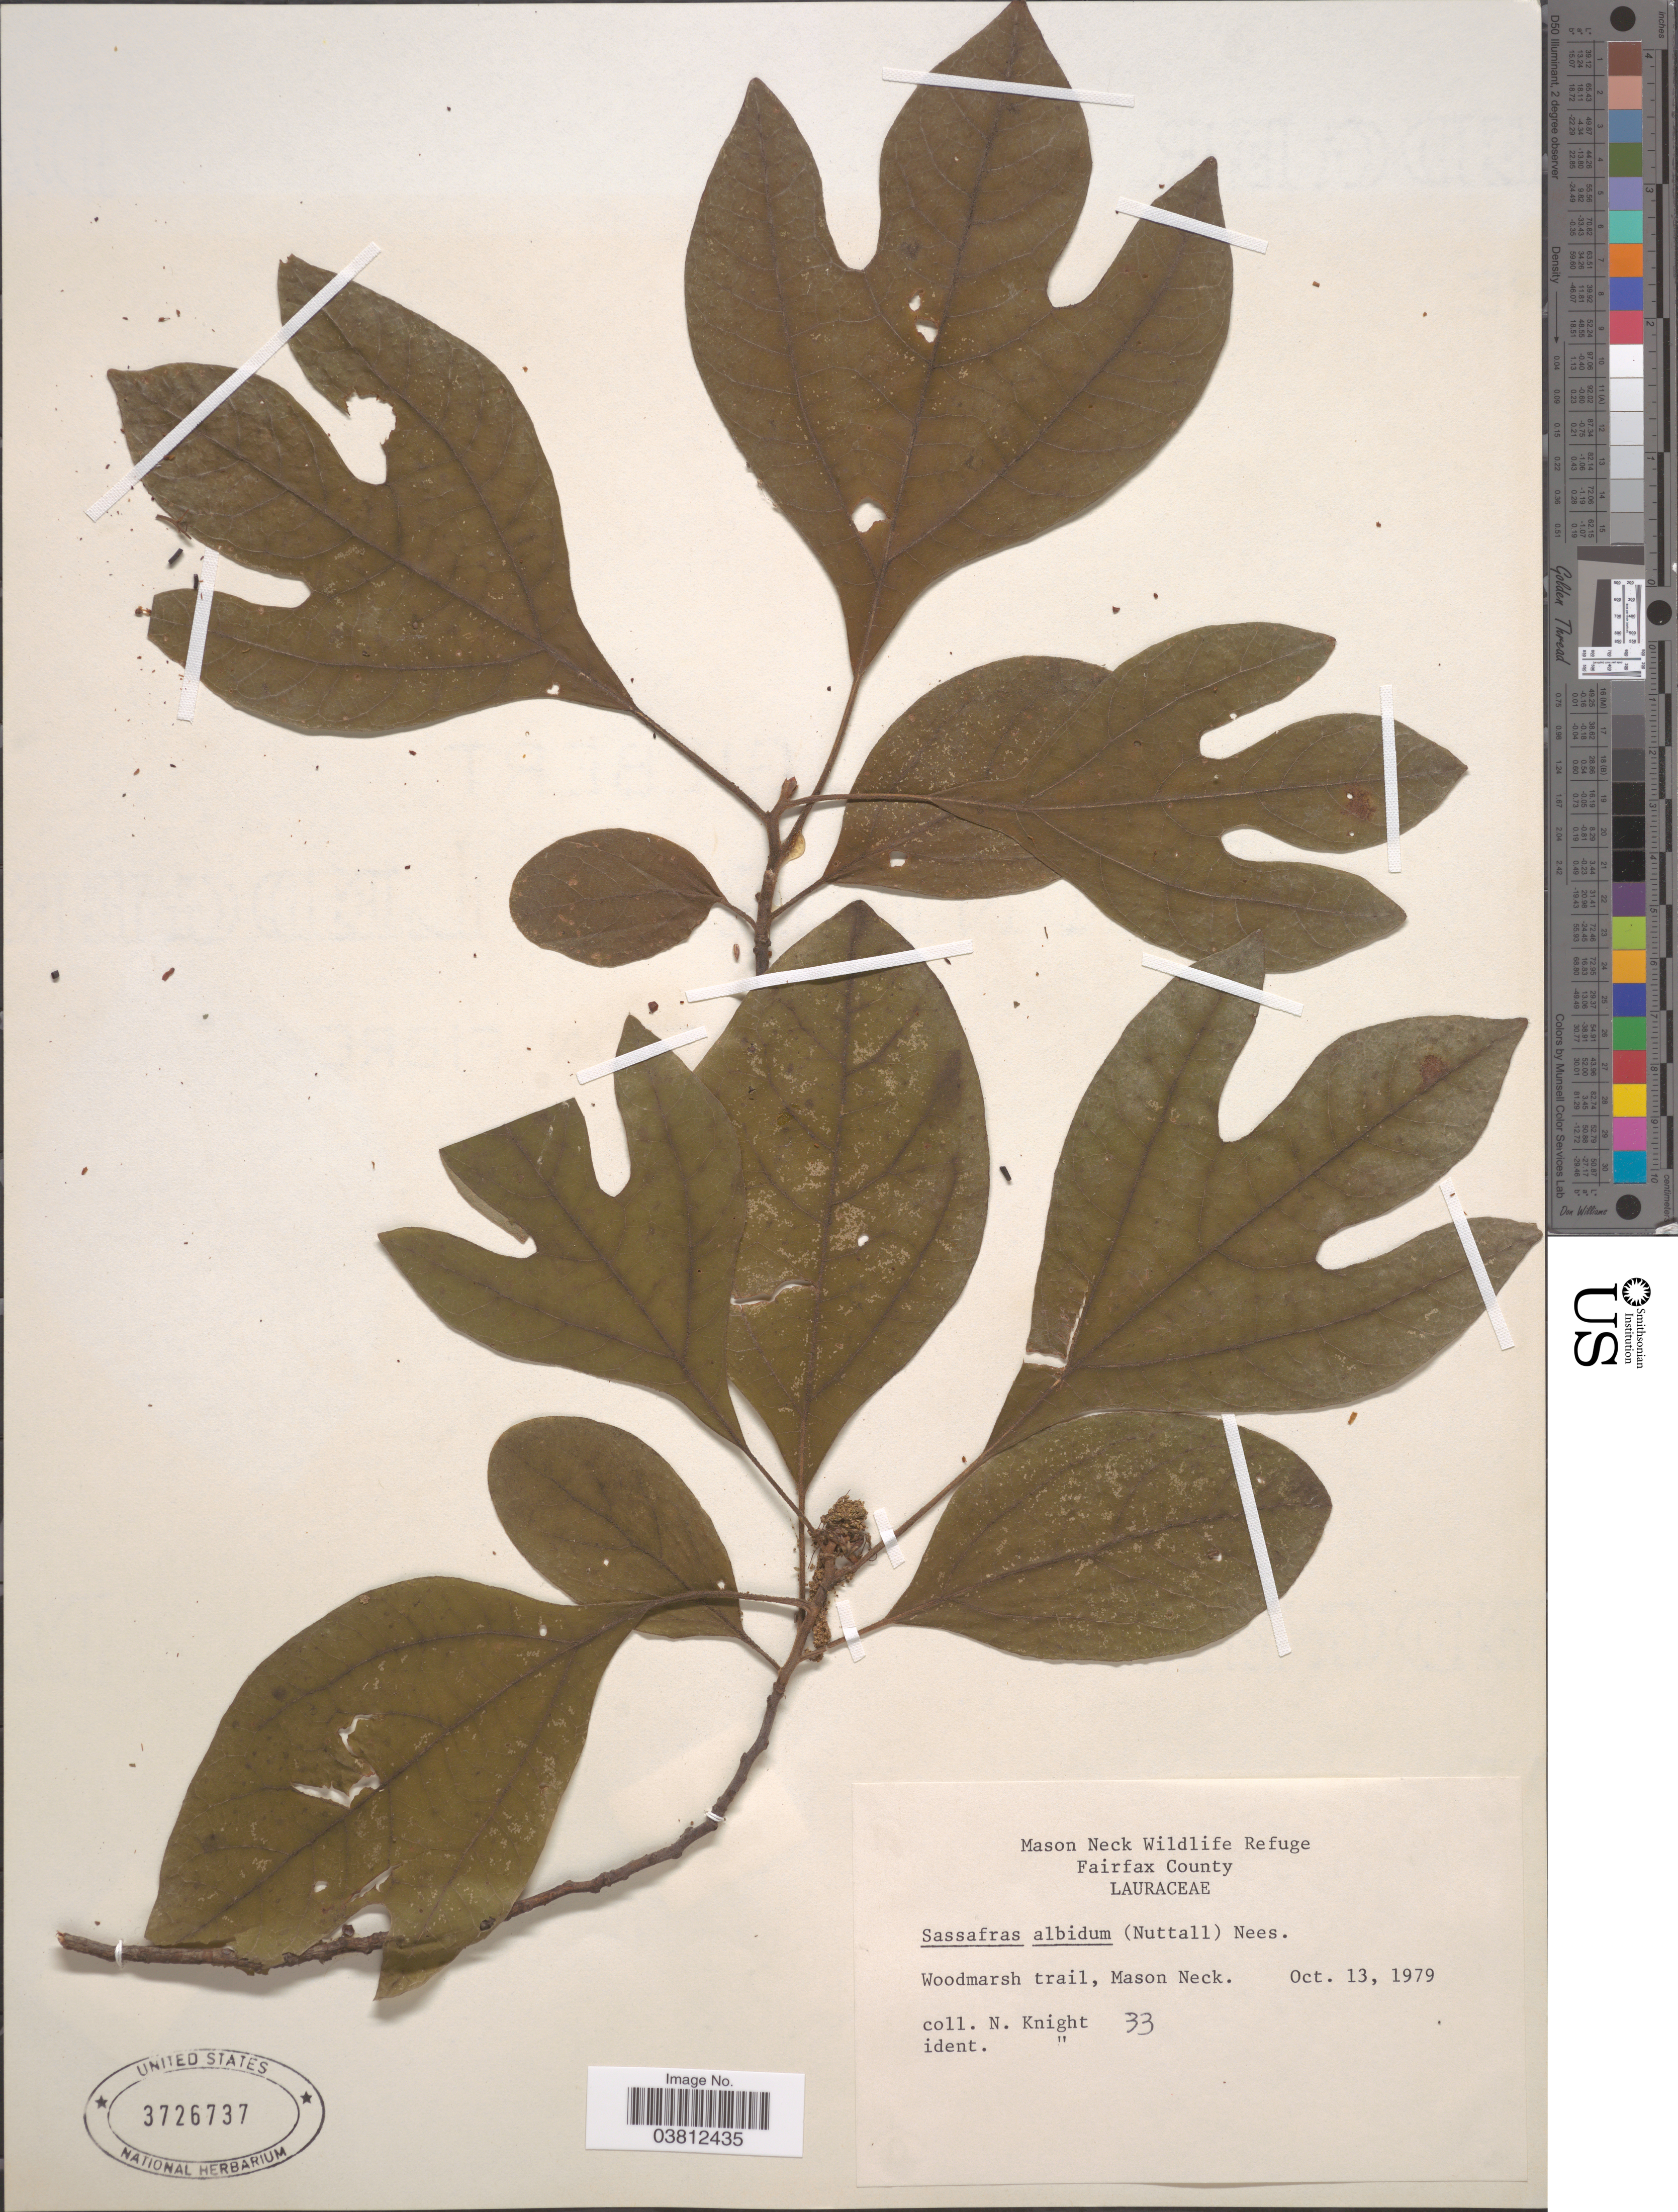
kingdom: Plantae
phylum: Tracheophyta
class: Magnoliopsida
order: Laurales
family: Lauraceae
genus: Sassafras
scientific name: Sassafras albidum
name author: (Nutt.) Nees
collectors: N. Knight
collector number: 33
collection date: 1979-10-13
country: United States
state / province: Virginia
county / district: Fairfax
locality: Mason Neck Wildlife Refuge. Fairfax County. Woodmarsh trail, Mason Neck.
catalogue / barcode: US 3726737